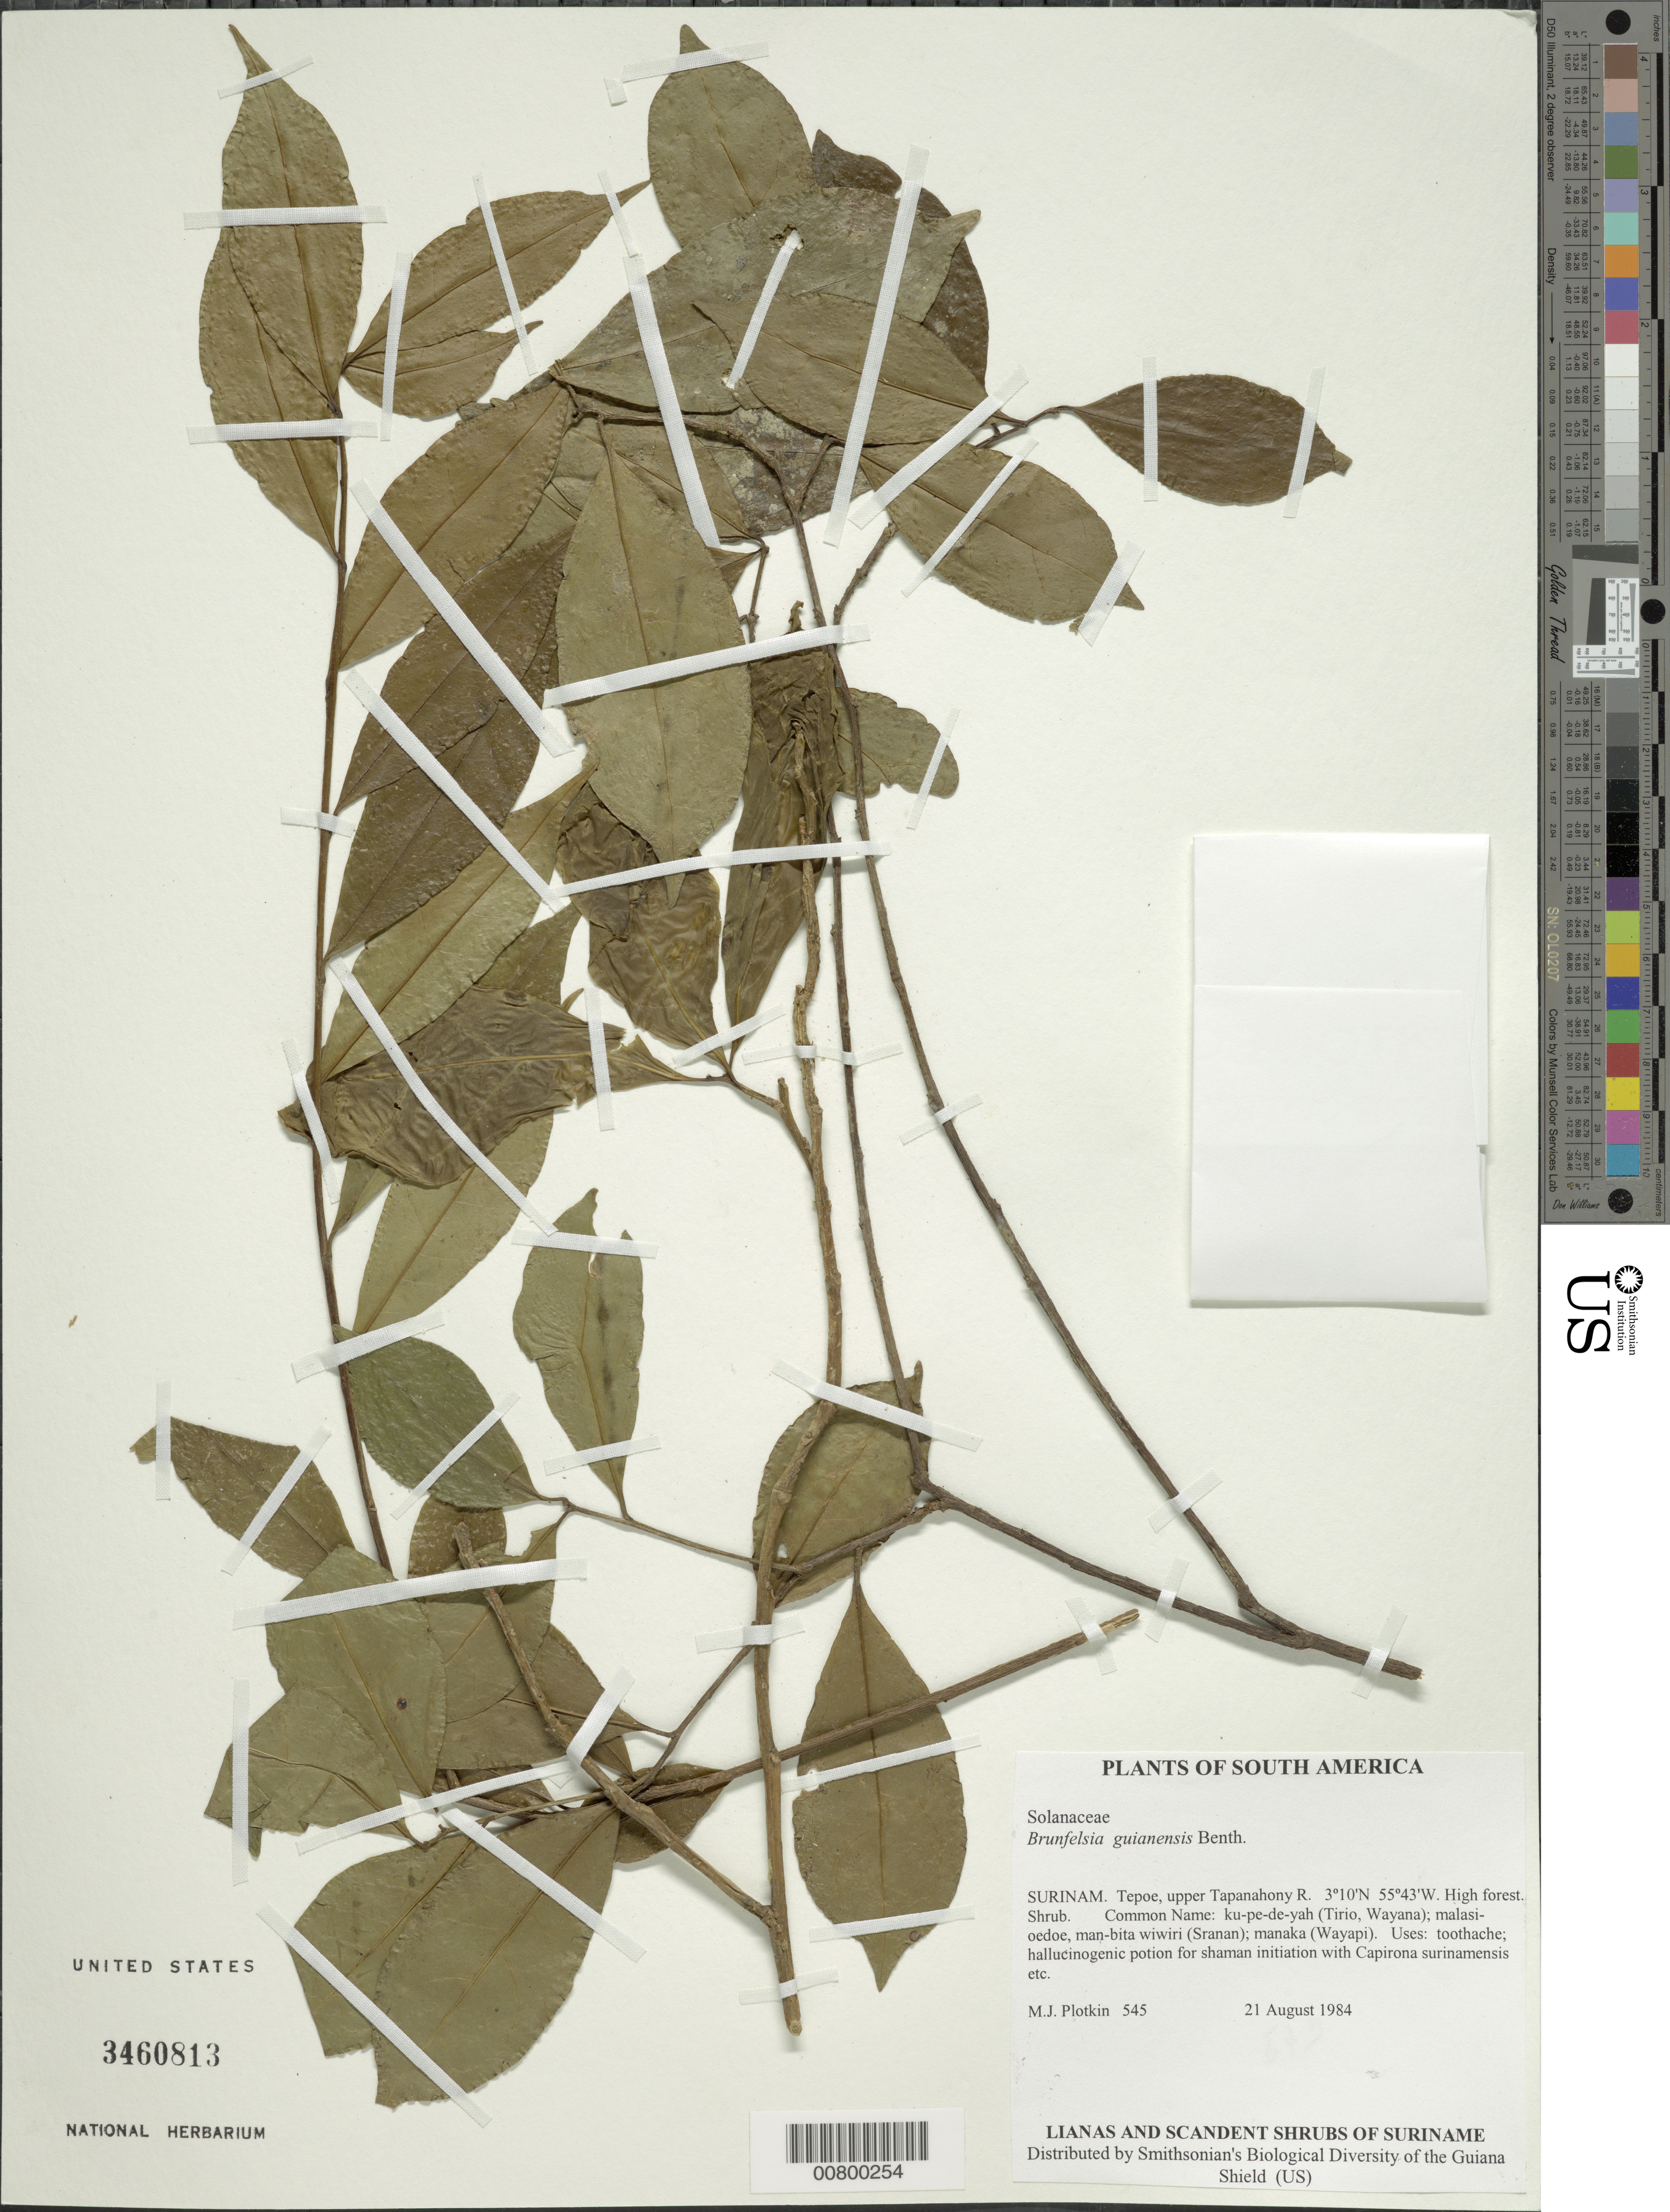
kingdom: Plantae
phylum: Tracheophyta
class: Magnoliopsida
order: Solanales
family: Solanaceae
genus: Brunfelsia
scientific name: Brunfelsia guianensis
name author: Benth.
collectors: M. Plotkin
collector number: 545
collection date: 1984-08-21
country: Suriname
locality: Surinam, Tepoe, Tapanahony R.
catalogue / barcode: US 3460813